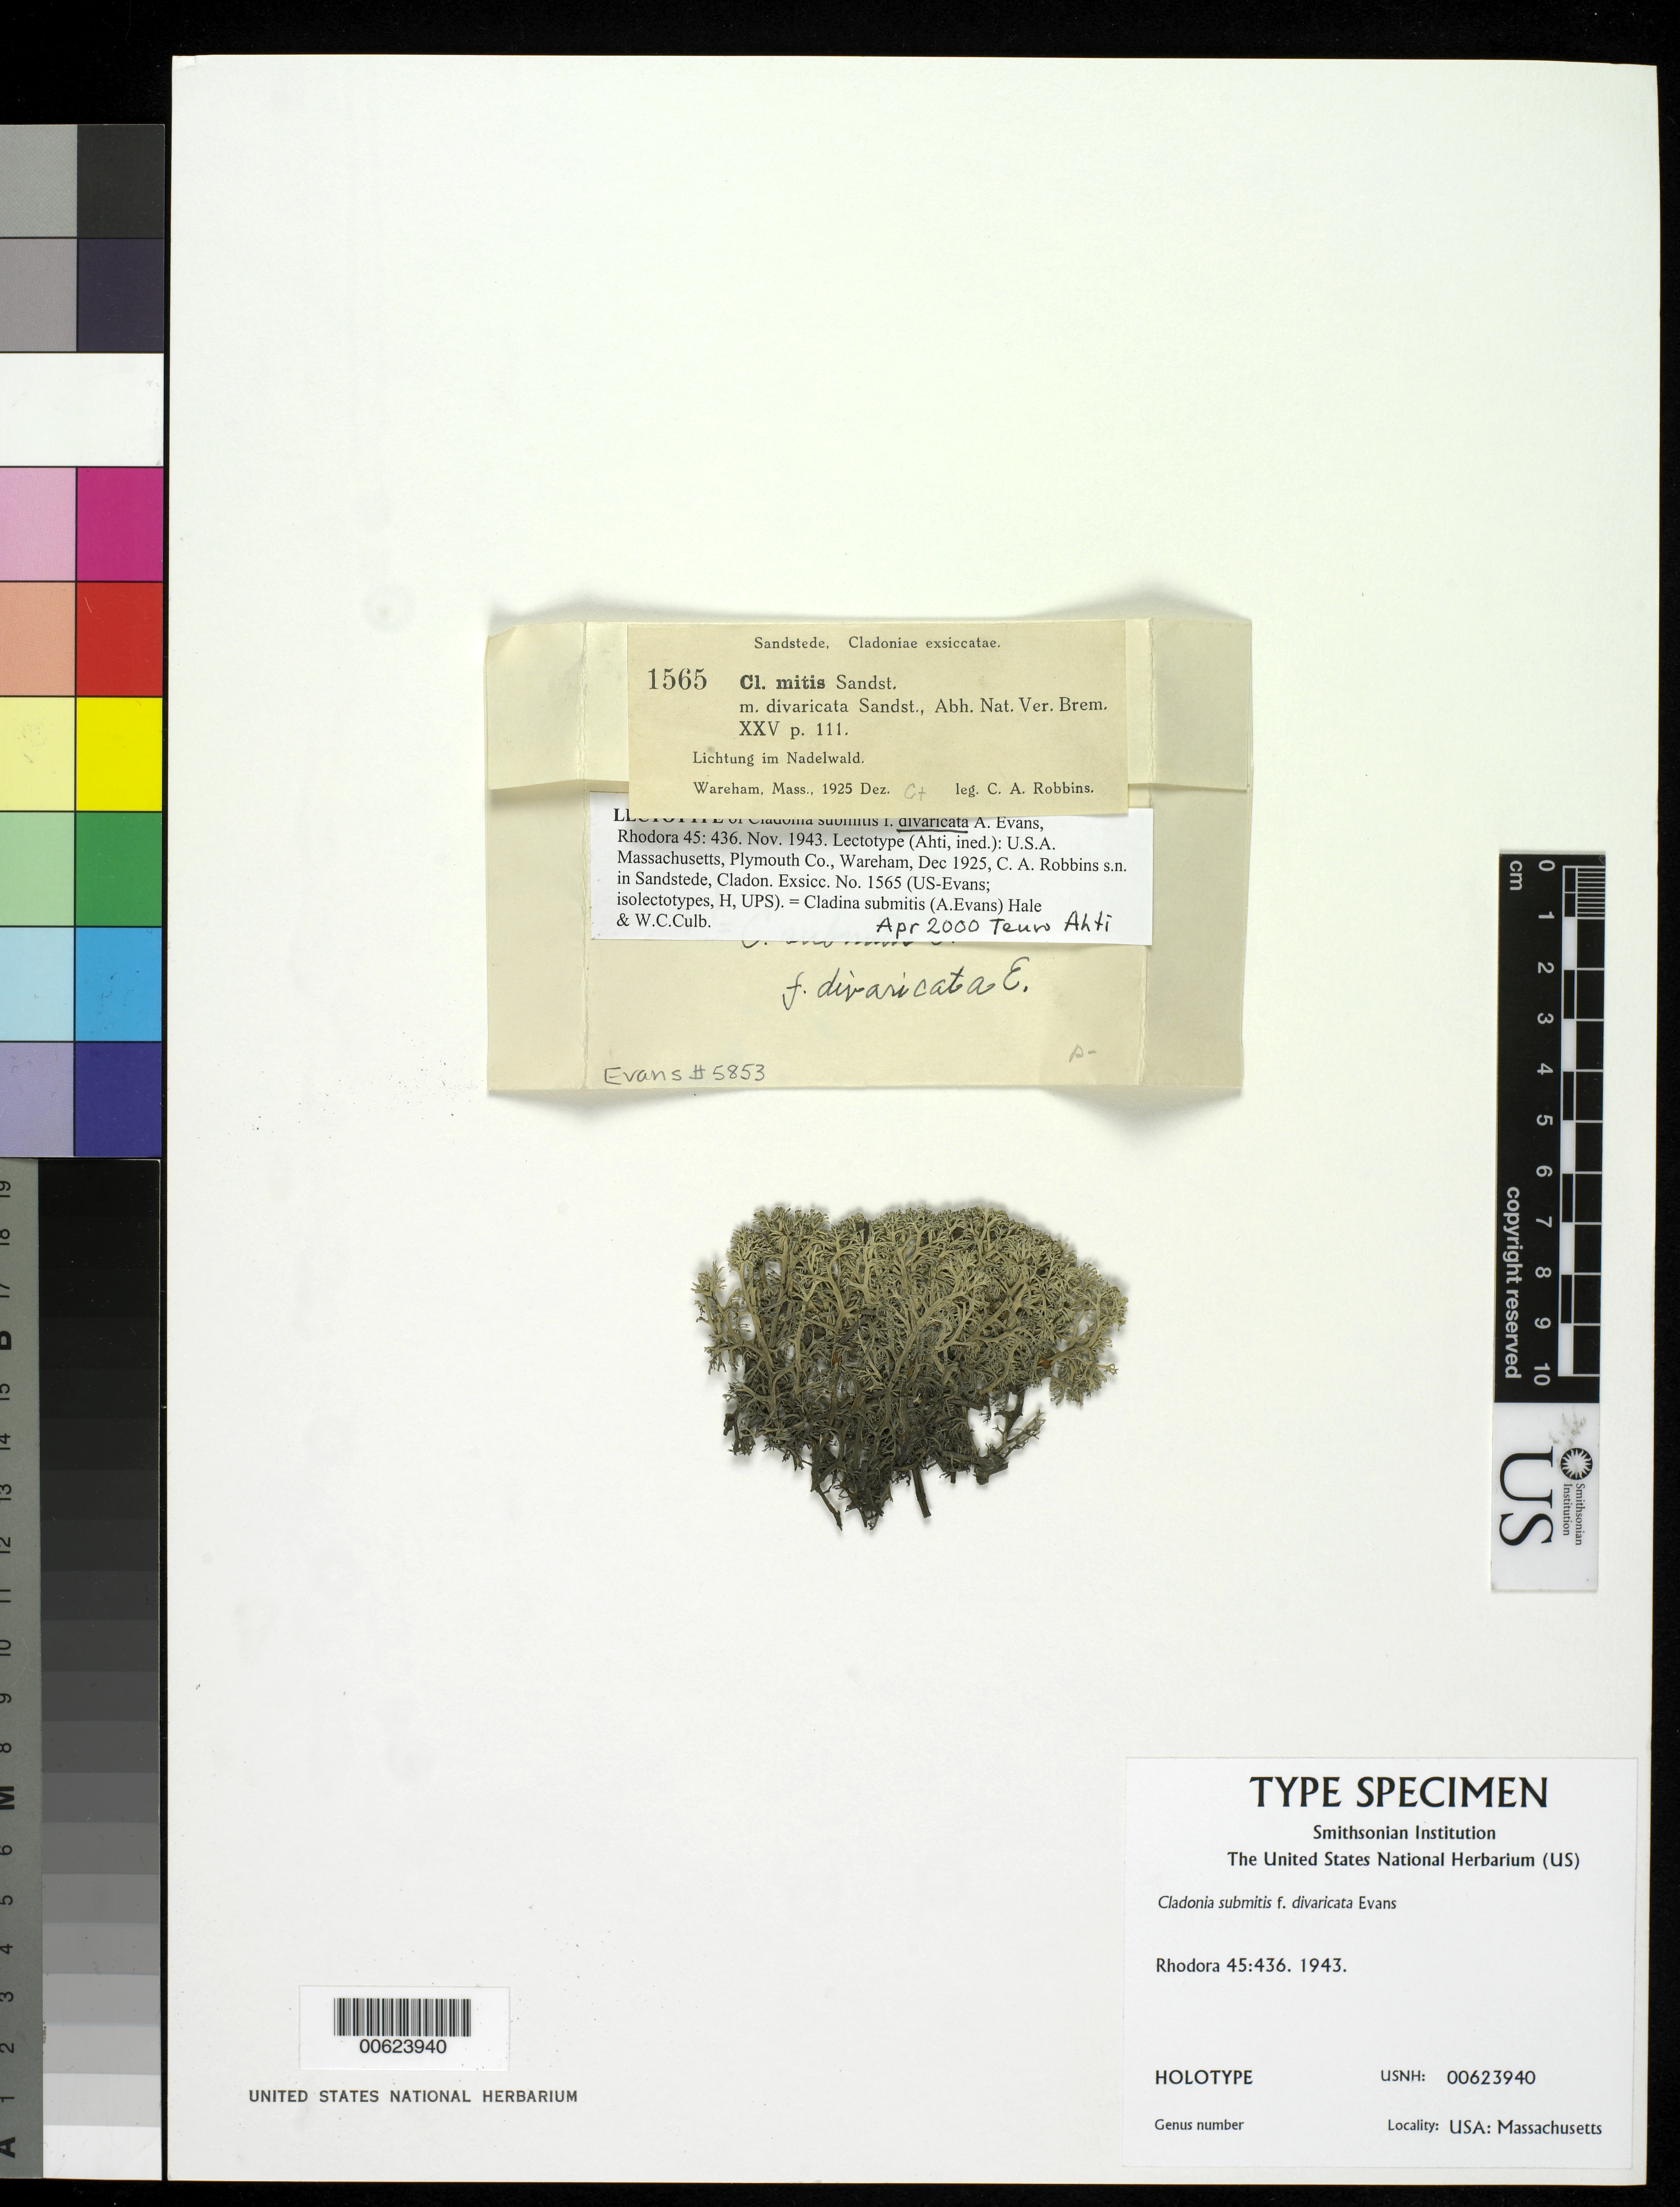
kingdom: Fungi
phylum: Ascomycota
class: Lecanoromycetes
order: Lecanorales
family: Cladoniaceae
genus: Cladonia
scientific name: Cladonia submitis f. divaricata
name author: A. Evans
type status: Holotype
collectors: C. A. Robbins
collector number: Sandst., Clad. Exs. 1565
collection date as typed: Dec 1924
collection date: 1924-12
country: United States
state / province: Massachusetts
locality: Wareham.